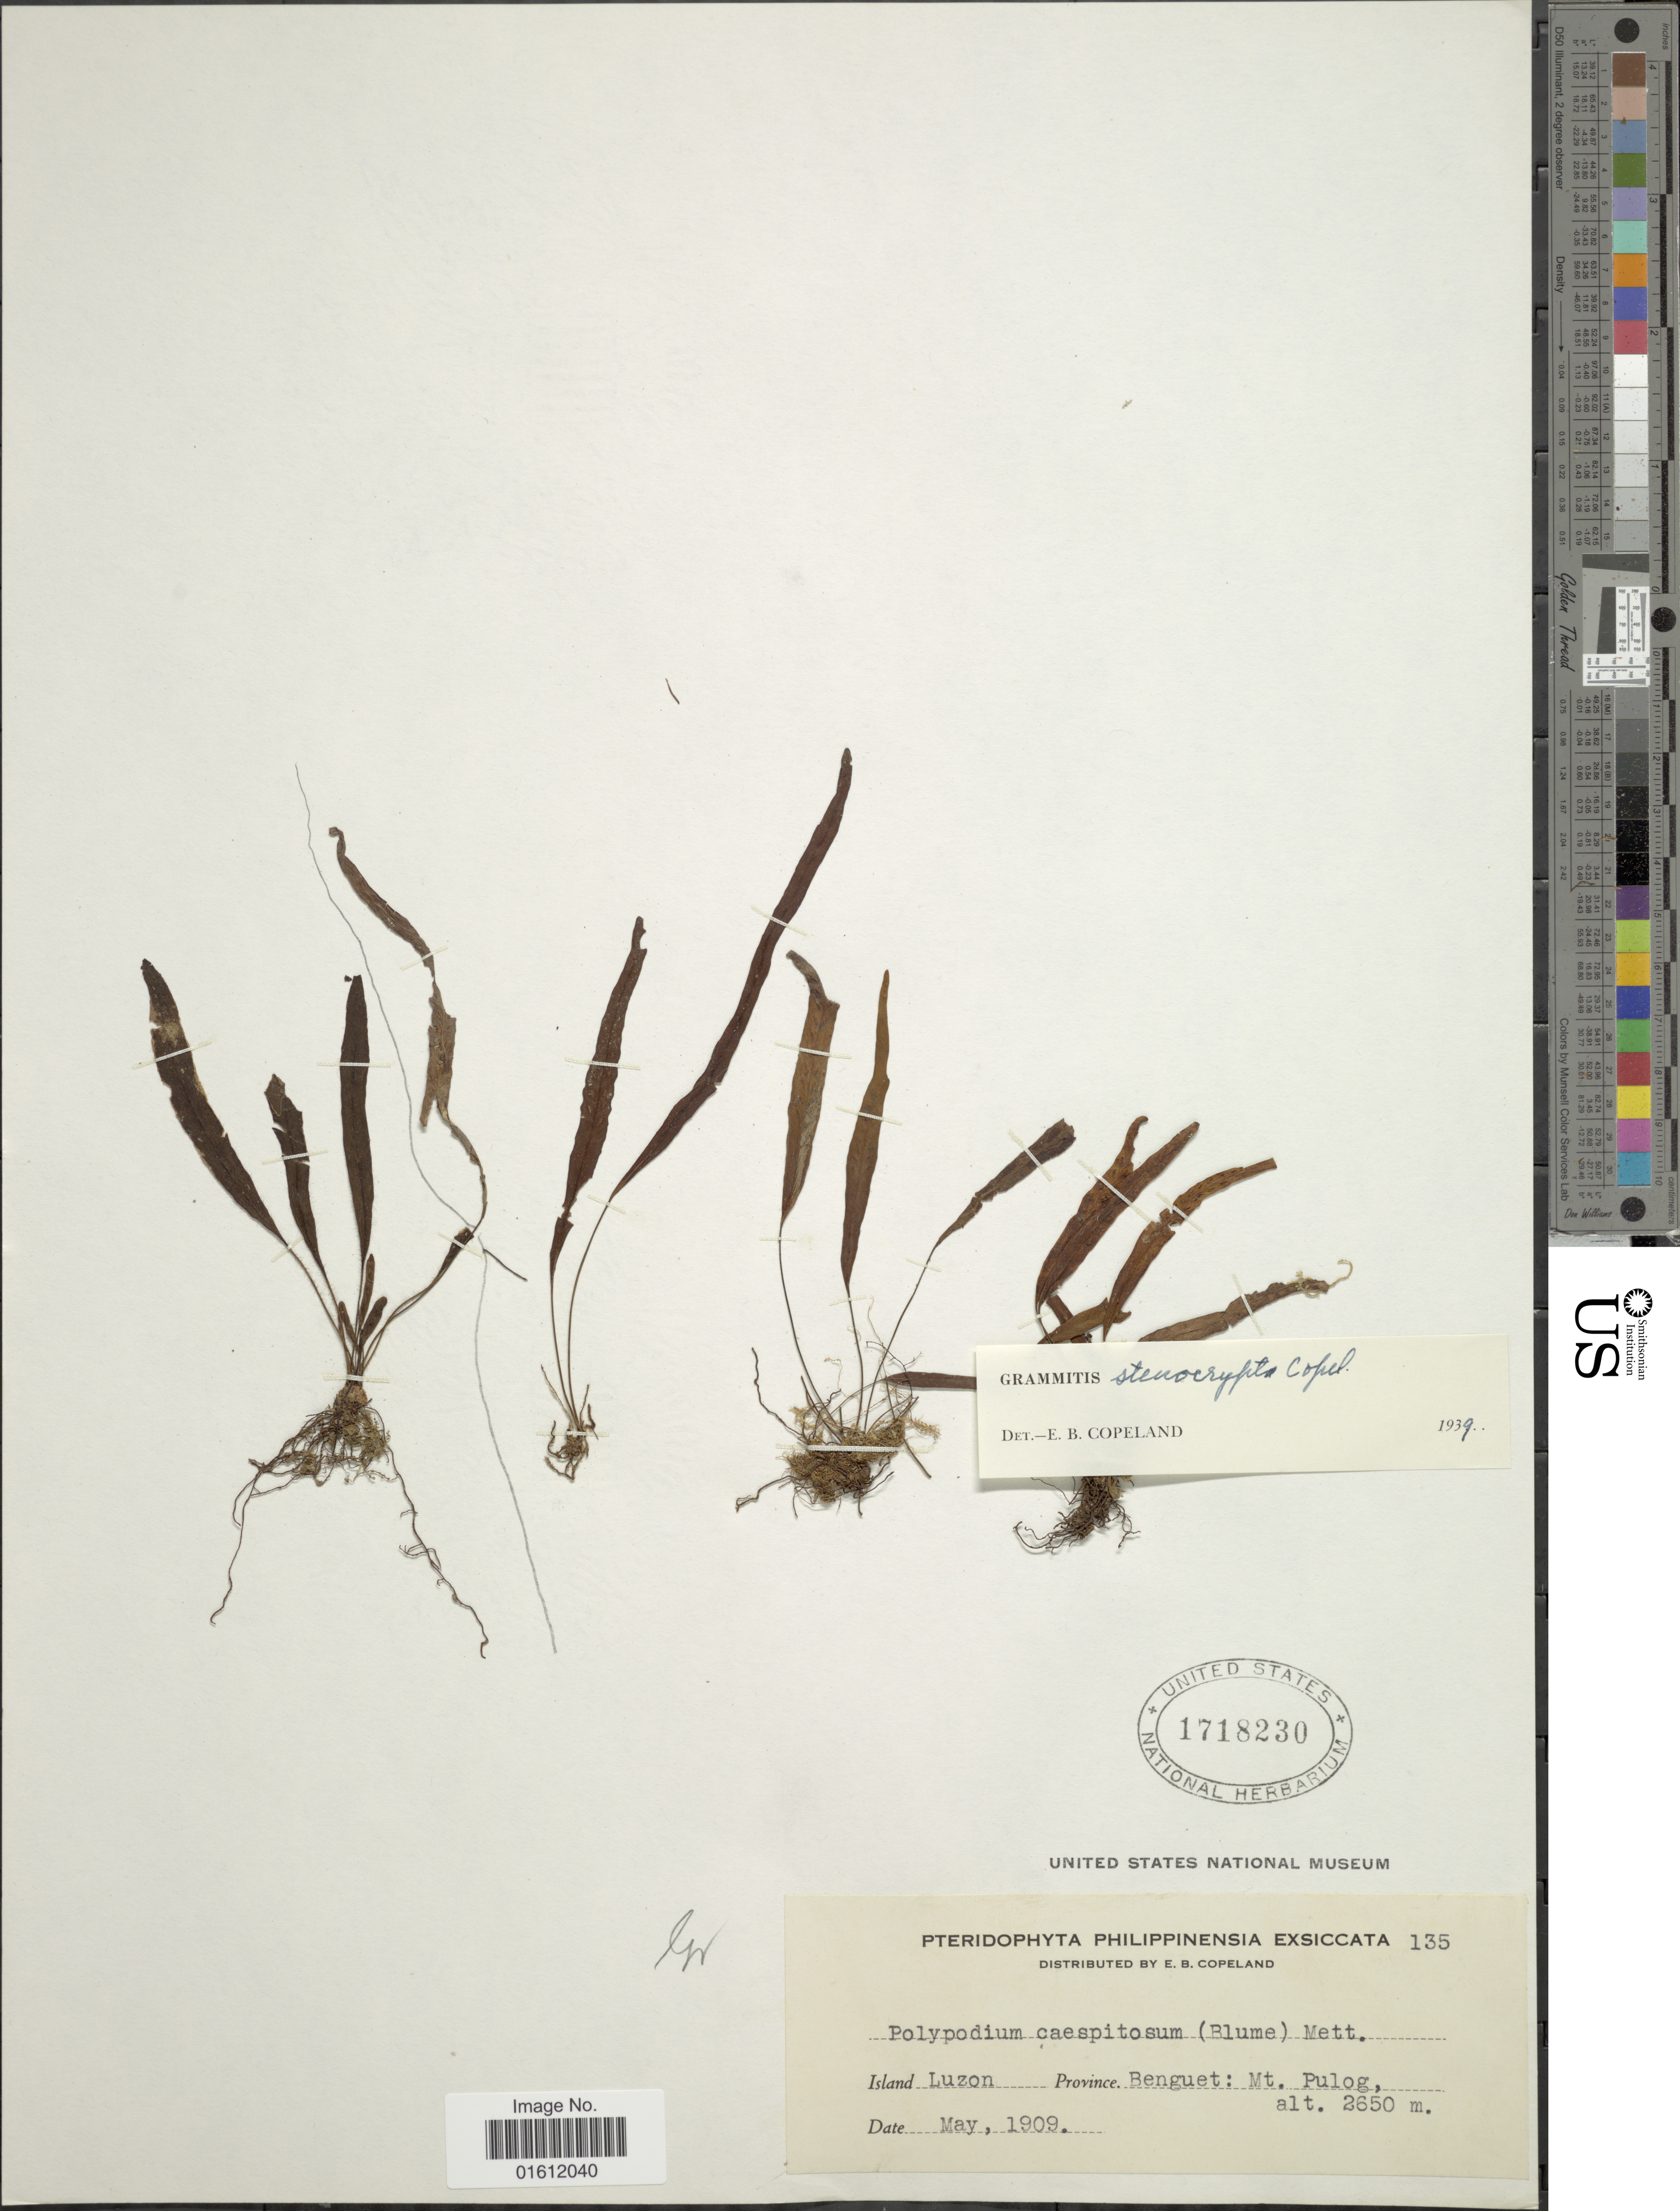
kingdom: Plantae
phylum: Tracheophyta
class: Polypodiopsida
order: Polypodiales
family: Polypodiaceae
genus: Oreogrammitis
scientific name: Oreogrammitis locellata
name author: (Baker) Parris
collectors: E. B. Copeland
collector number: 135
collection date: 1909-05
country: Philippines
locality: Island Luzon, Province. Benguet: Mt. Pulog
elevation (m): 2650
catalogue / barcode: US 1718230